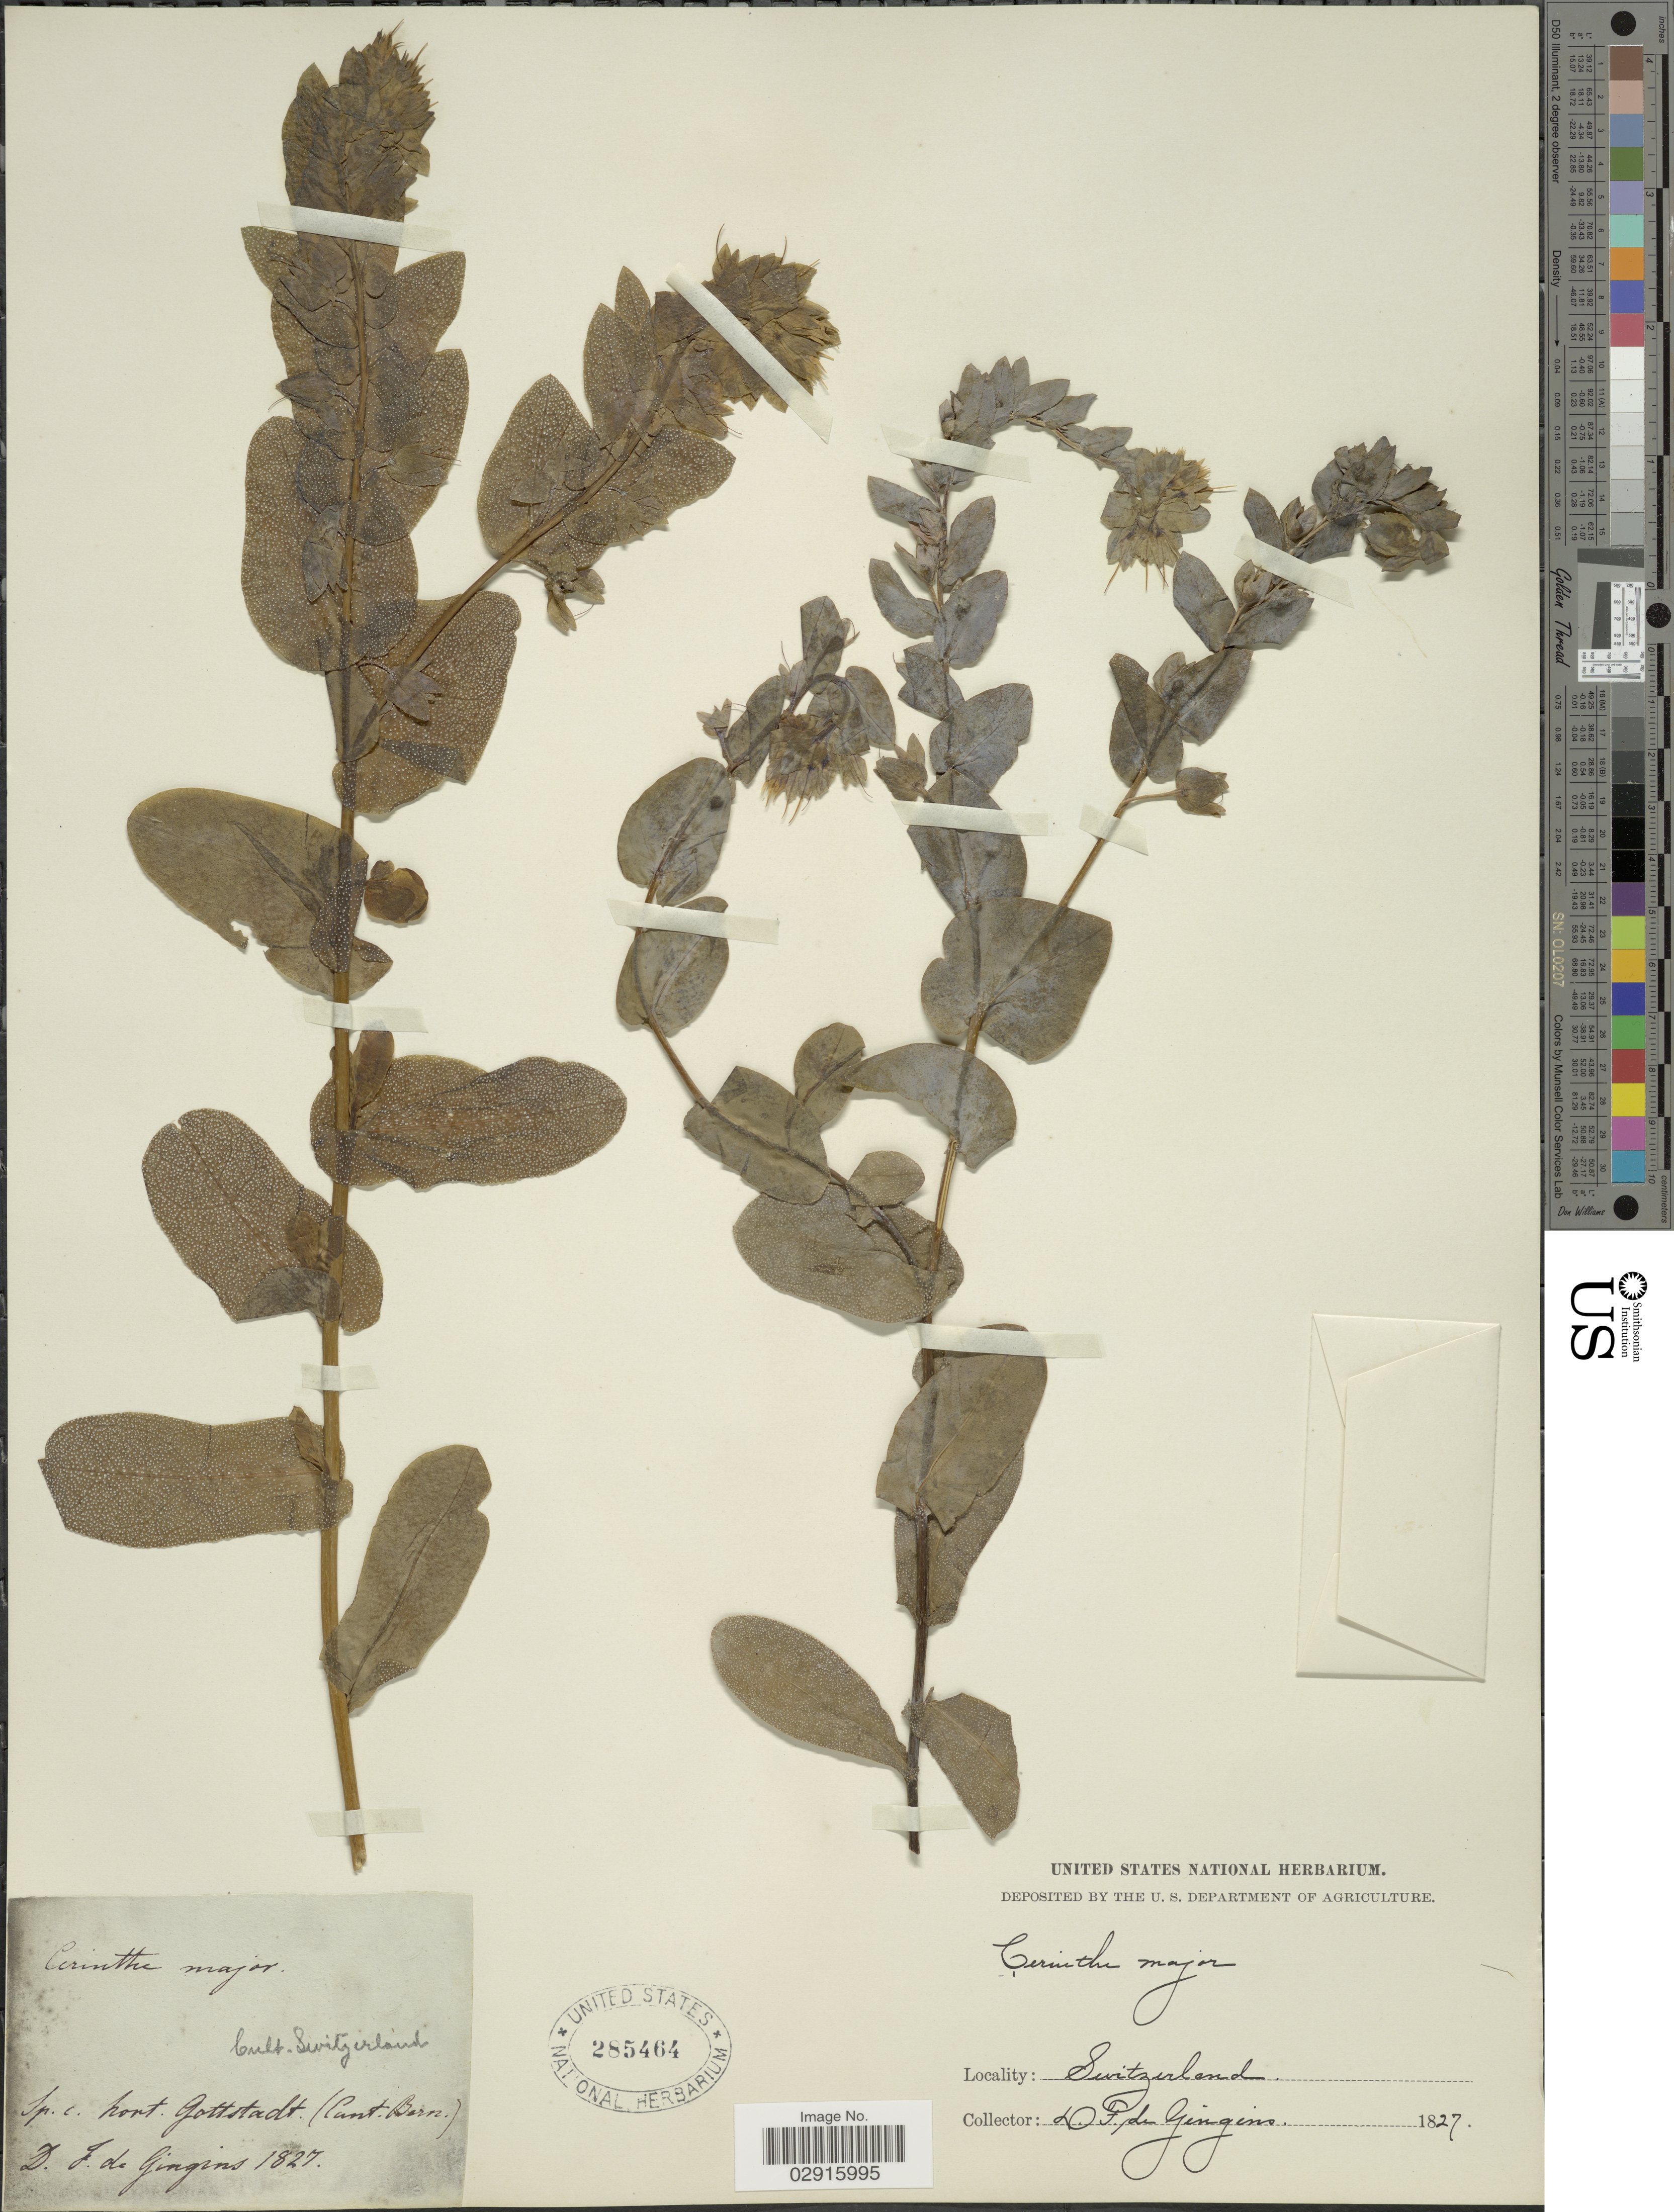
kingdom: Plantae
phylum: Tracheophyta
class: Magnoliopsida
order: Boraginales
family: Boraginaceae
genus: Cerinthe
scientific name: Cerinthe major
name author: L.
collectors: D. De Gingins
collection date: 1827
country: Switzerland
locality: Ip. c. hort. Gottstadt (Can. Born).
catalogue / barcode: US 285464